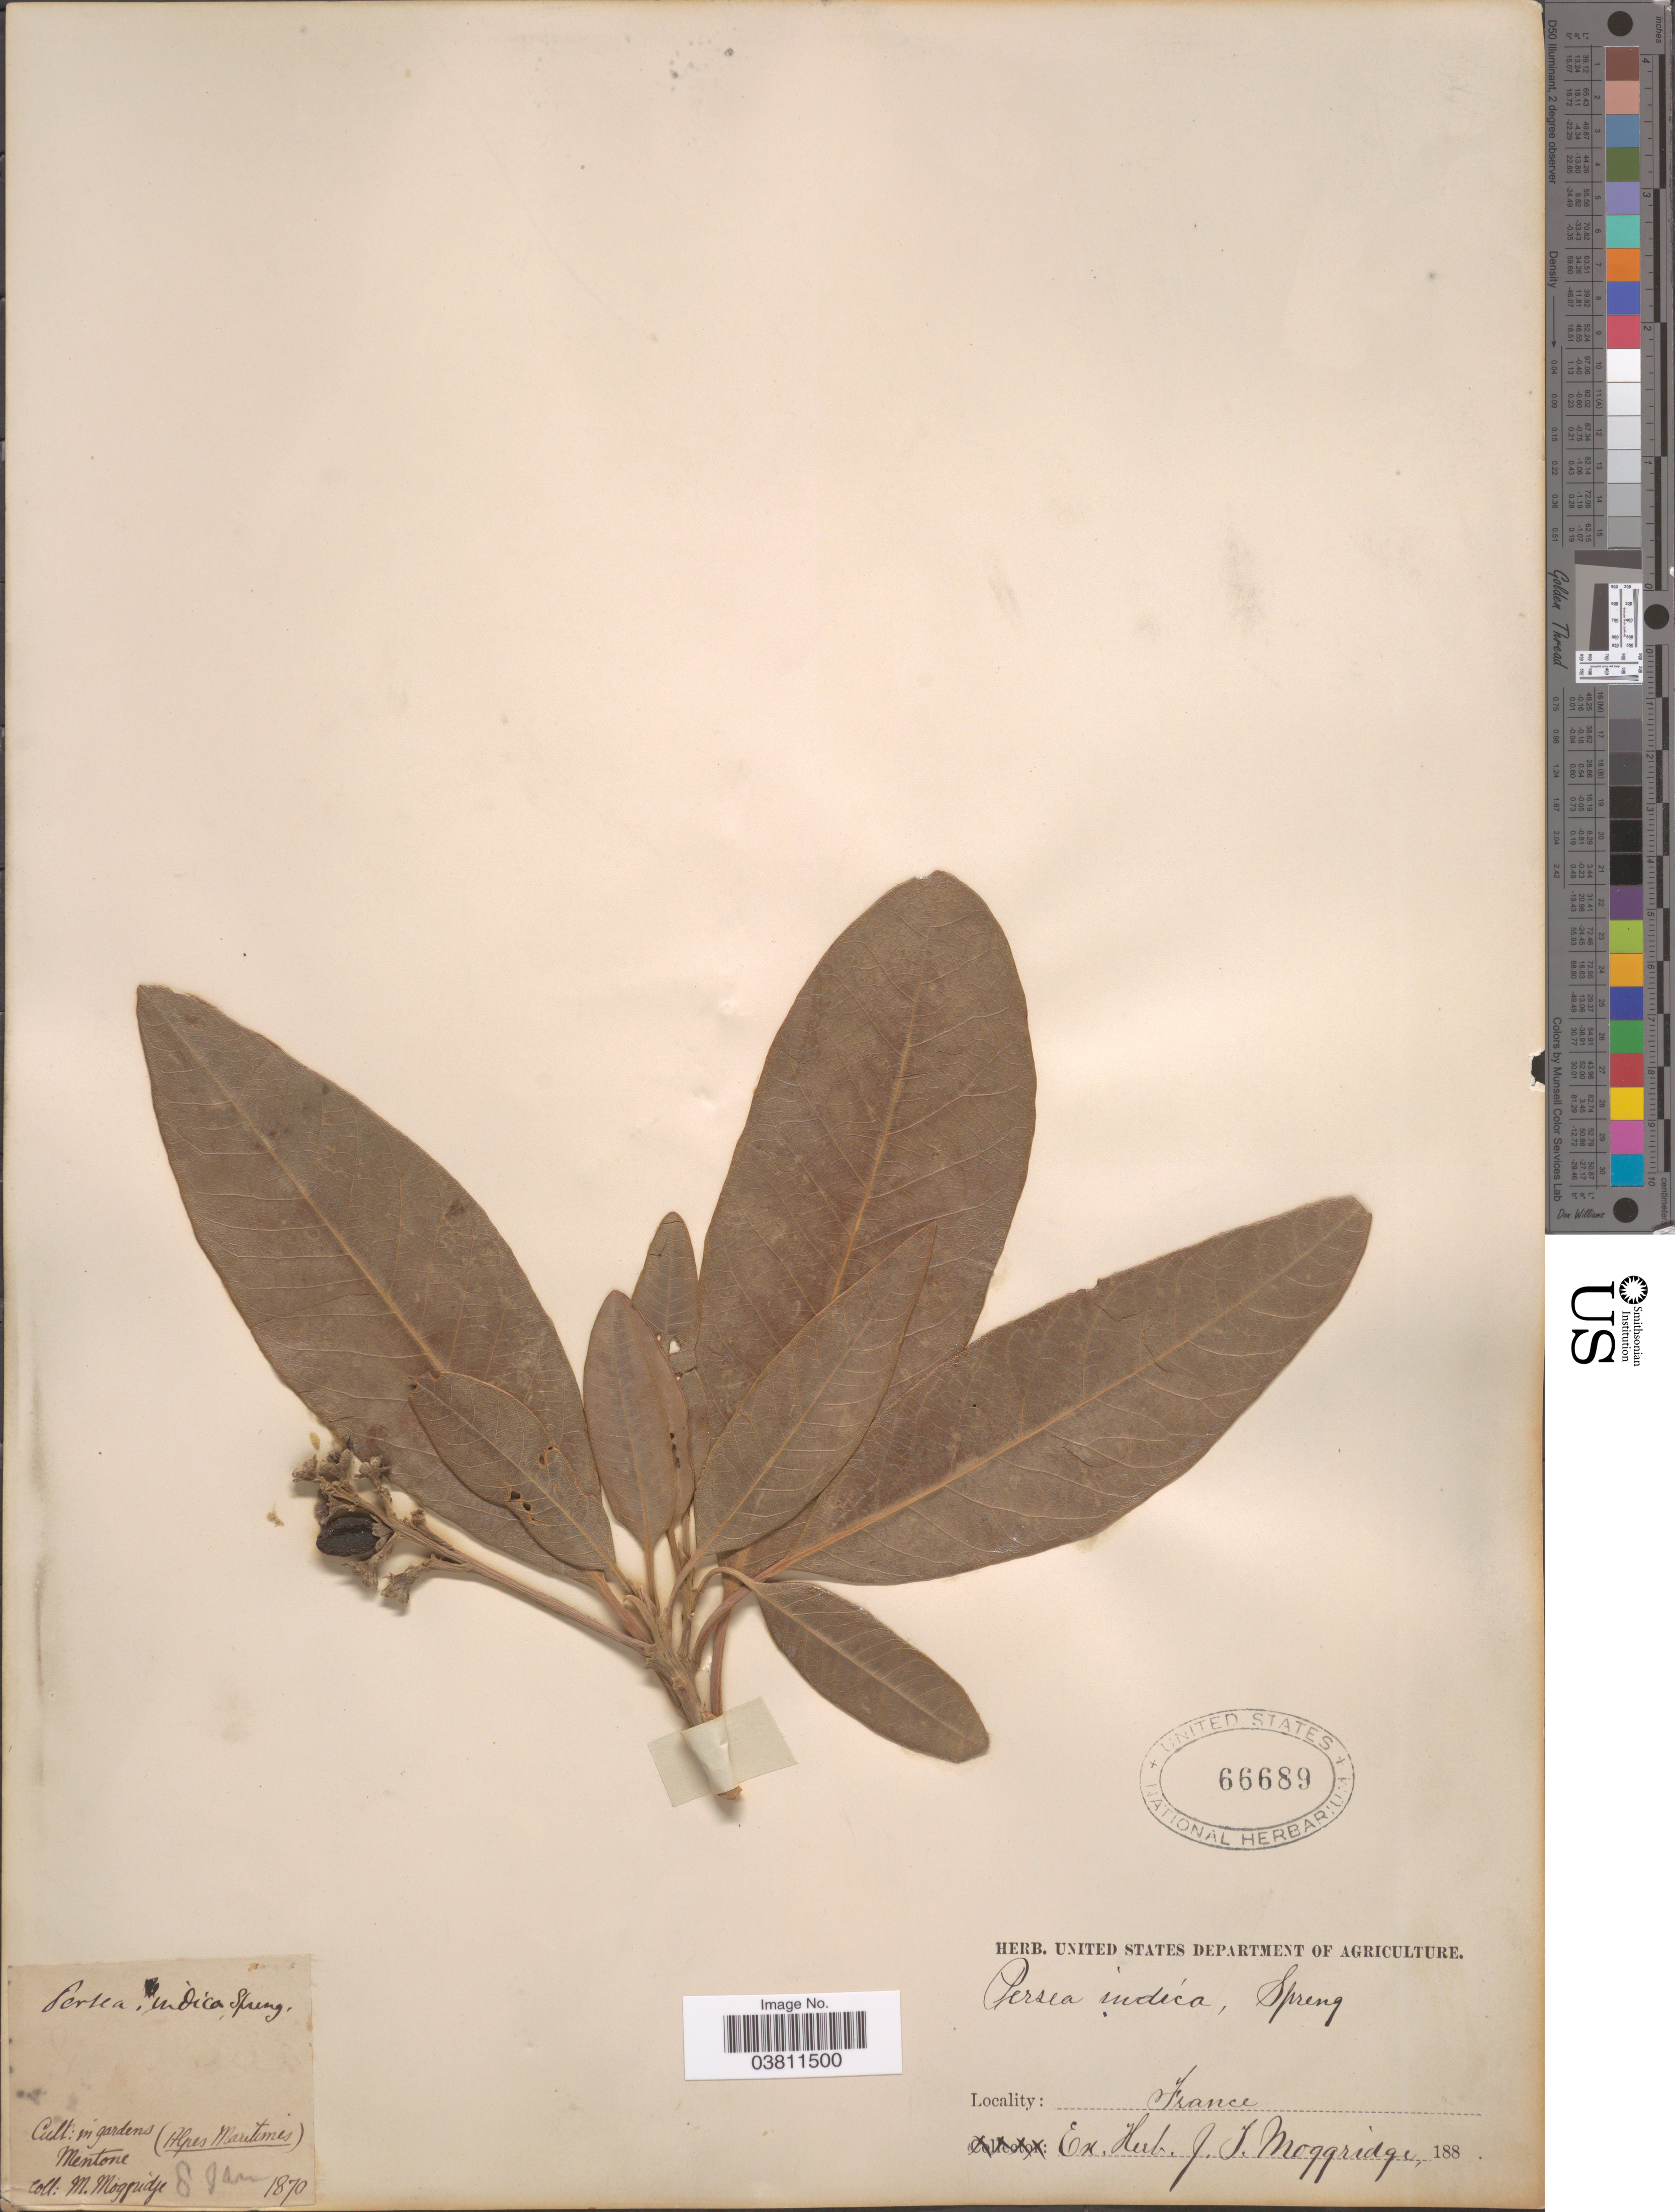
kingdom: Plantae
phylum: Tracheophyta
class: Magnoliopsida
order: Laurales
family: Lauraceae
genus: Persea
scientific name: Persea indica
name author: Spreng.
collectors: J. T. Moggridge & M. Moggridge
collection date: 1870-01-08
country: France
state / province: Provence-Alpes-Côte d'Azur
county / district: Alpes-Maritimes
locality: In gardens (Alpes Maritimes). Mentone.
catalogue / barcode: US 66689